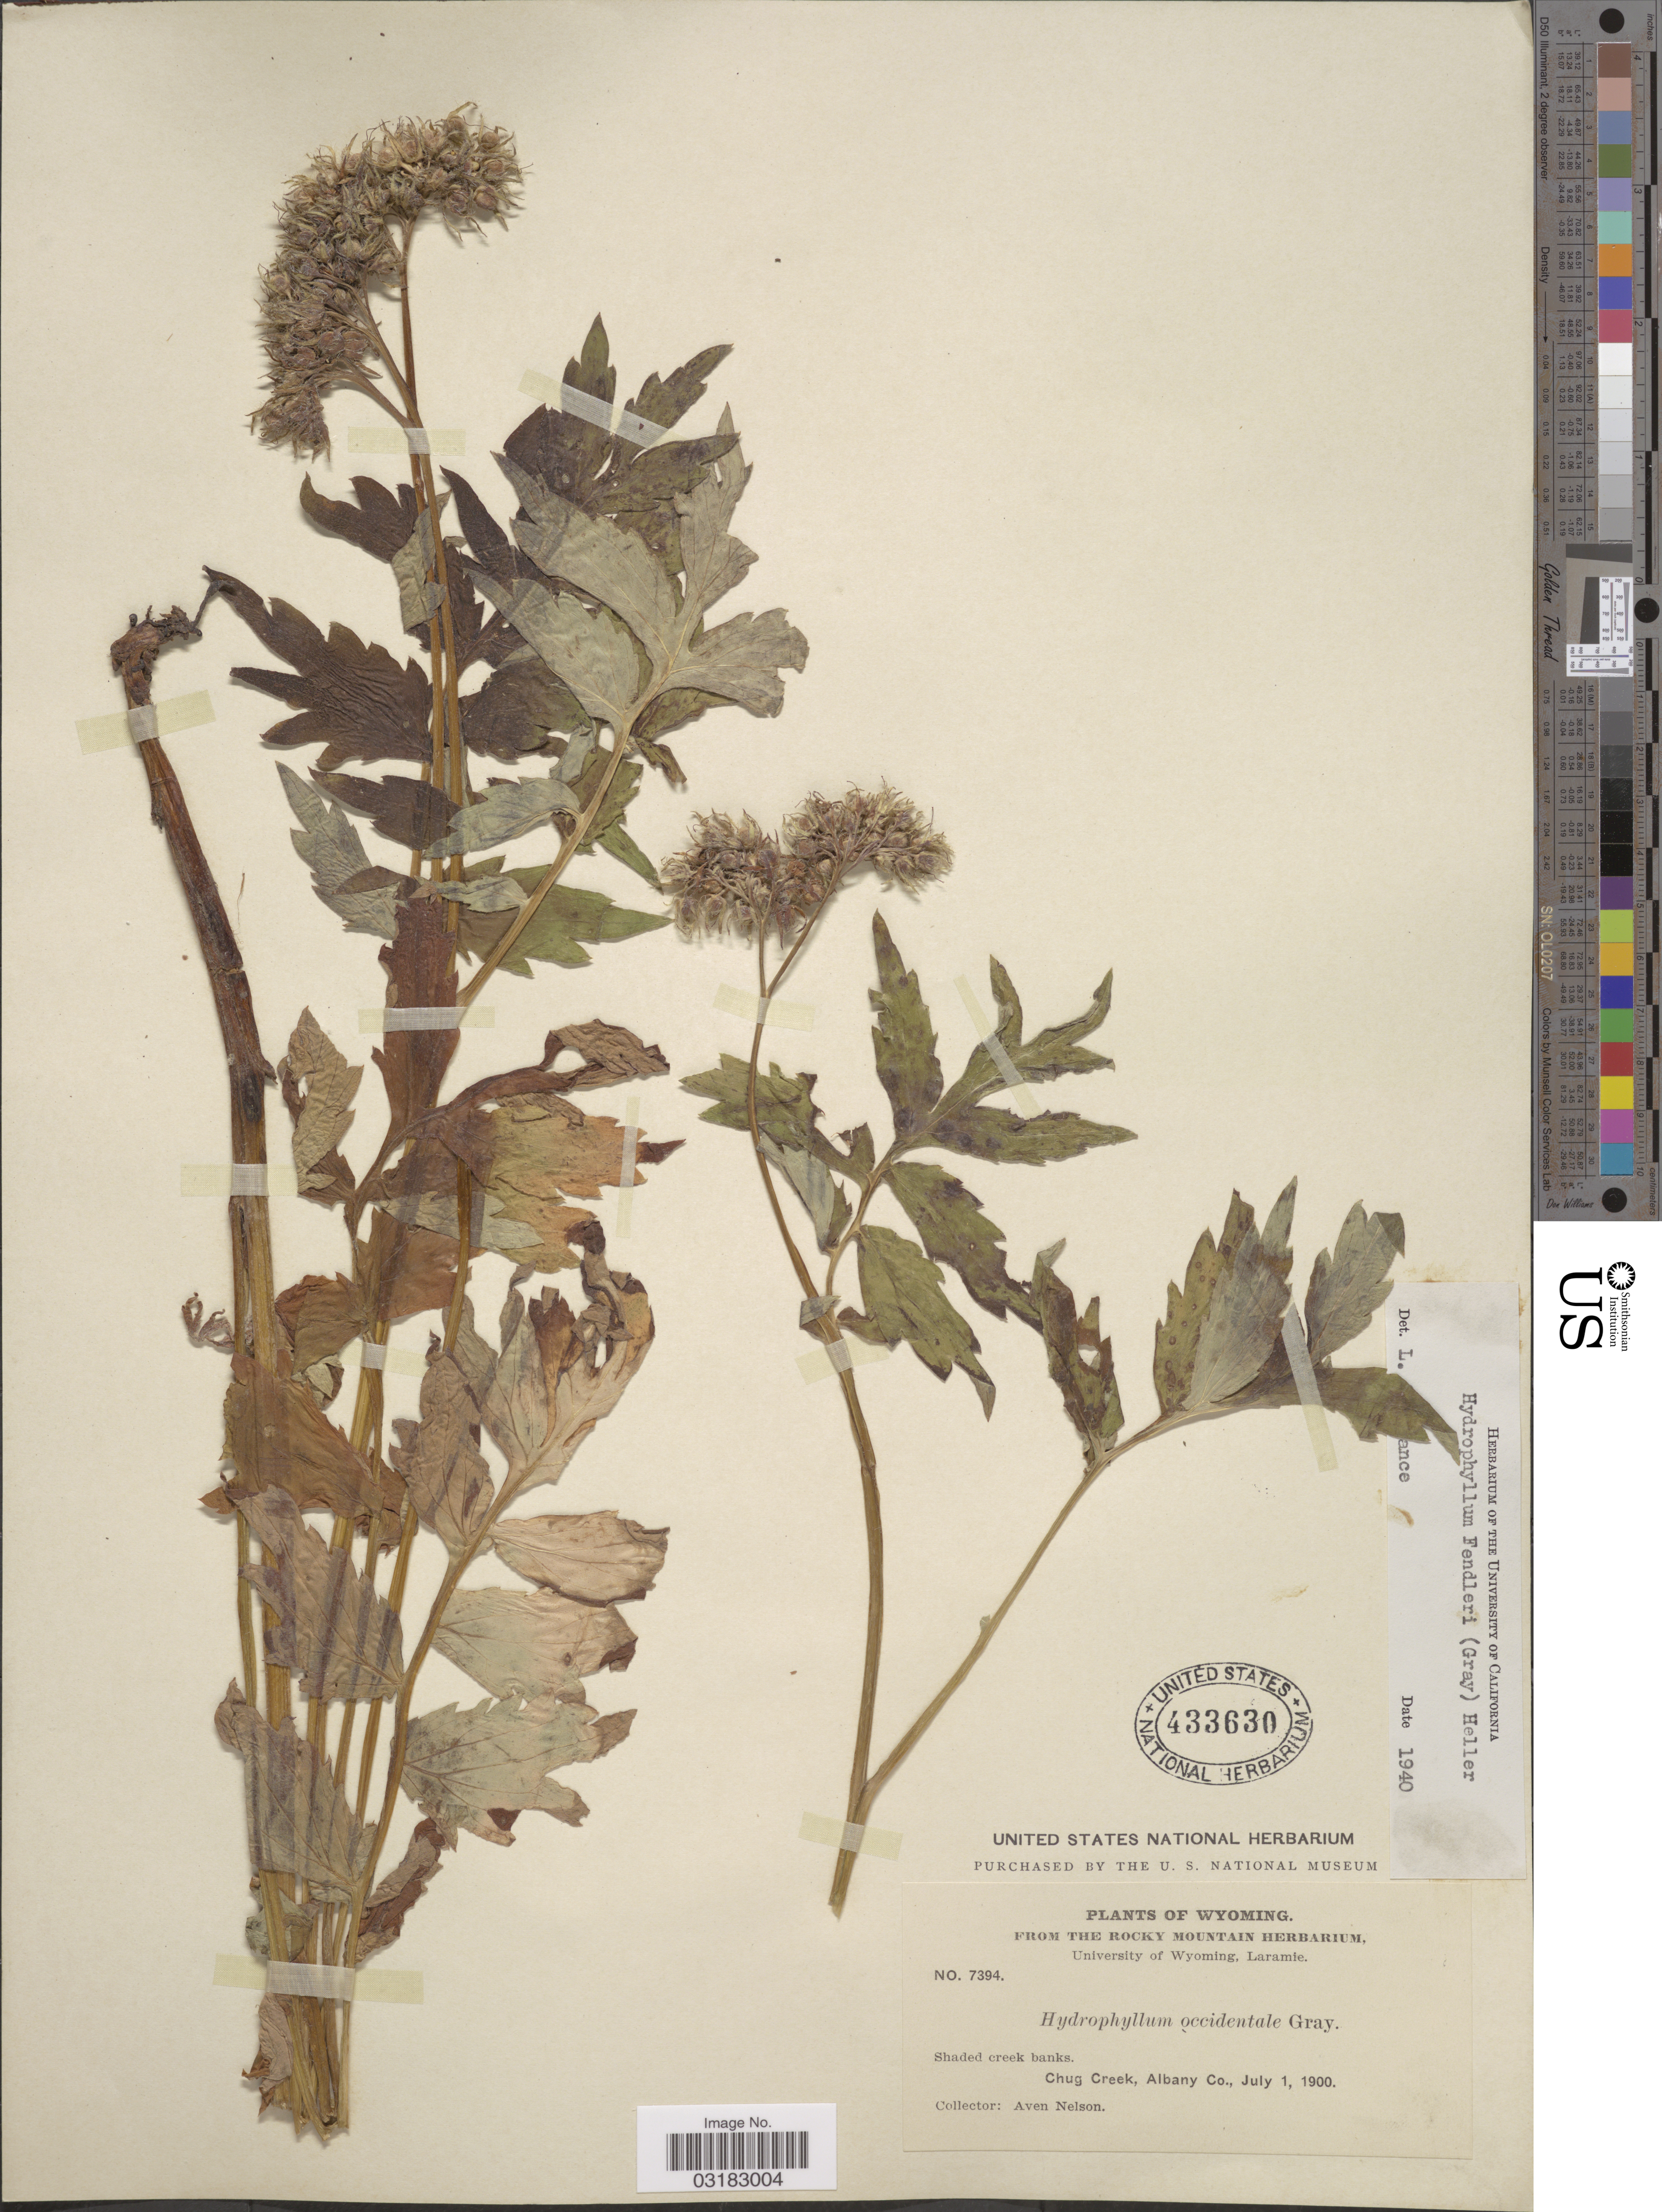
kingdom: Plantae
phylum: Tracheophyta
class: Magnoliopsida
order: Boraginales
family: Hydrophyllaceae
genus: Hydrophyllum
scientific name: Hydrophyllum fendleri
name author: (A. Gray) A. Heller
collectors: A. Nelson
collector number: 7394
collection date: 1900-07-01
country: United States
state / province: Wyoming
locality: Chug Creek, Albany Co.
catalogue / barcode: US 433630